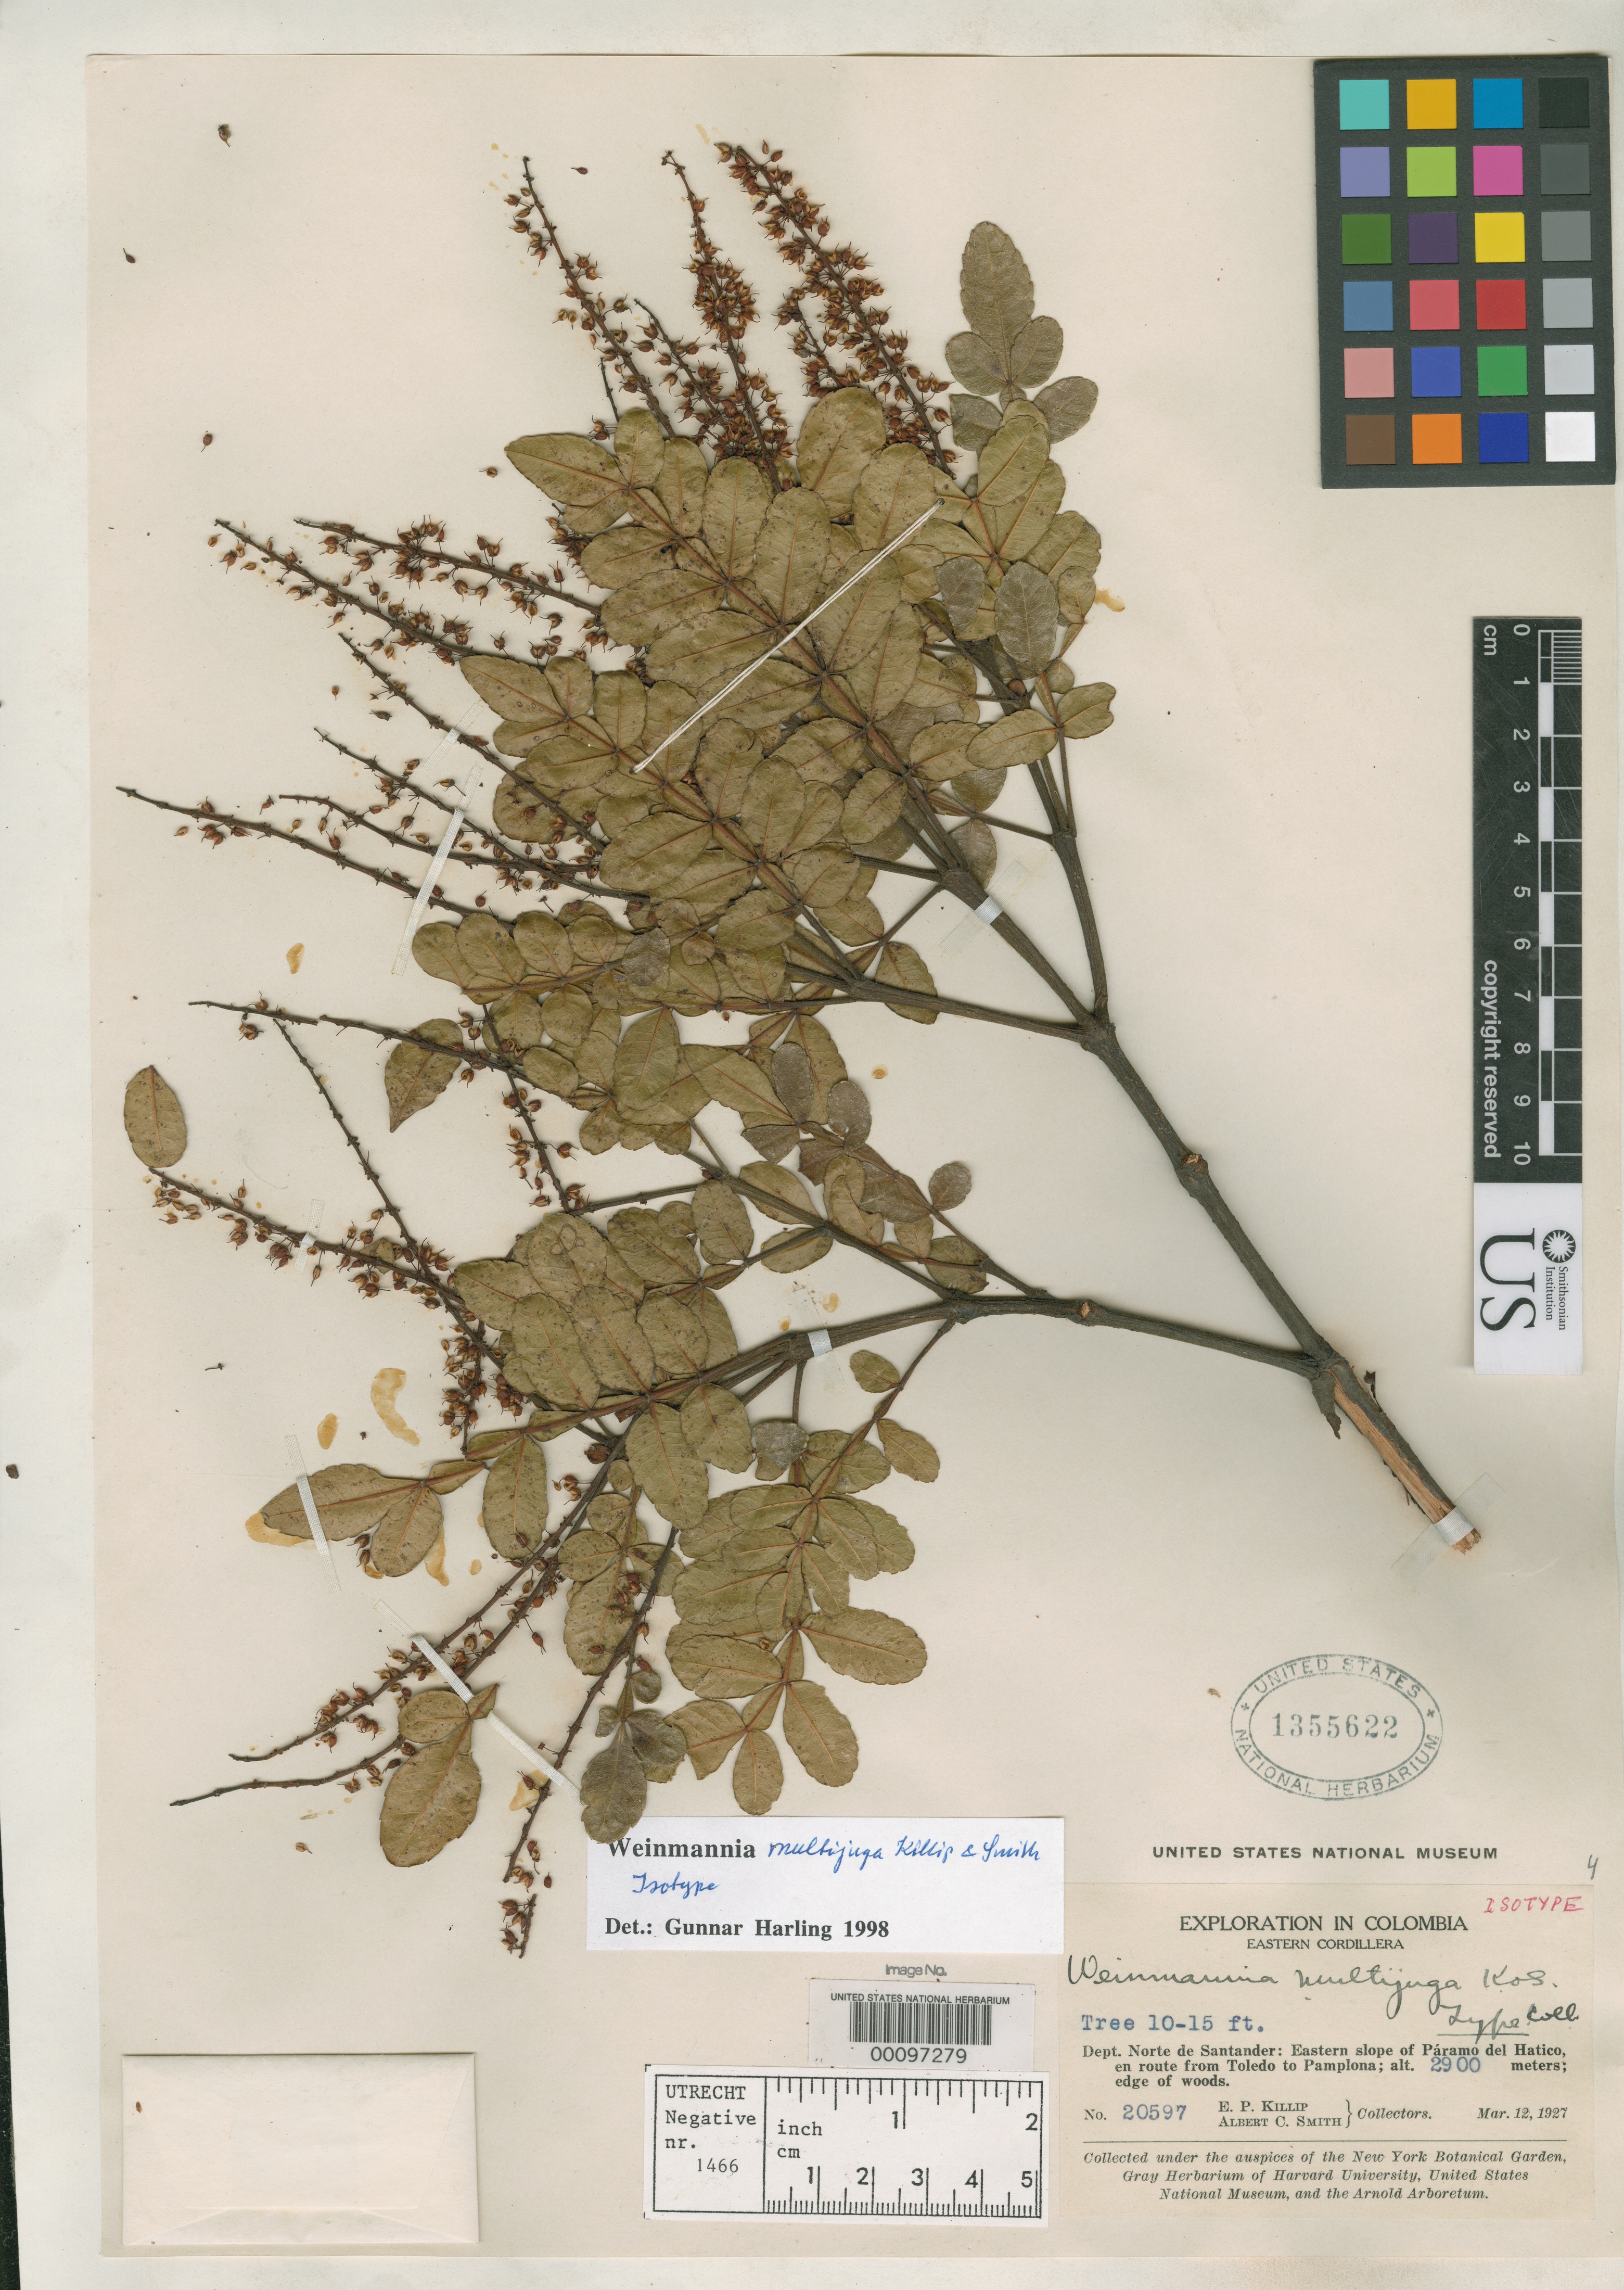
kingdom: Plantae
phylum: Tracheophyta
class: Magnoliopsida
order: Oxalidales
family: Cunoniaceae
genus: Weinmannia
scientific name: Weinmannia multijuga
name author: Killip & A.C. Sm.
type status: Isotype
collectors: E. P. Killip & A. C. Smith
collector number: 20597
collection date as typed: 12 Mar 1927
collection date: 1927-03-12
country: Colombia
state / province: Norte de Santander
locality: Eastern slope of Paramo del Hatico, en route from Toledo & Pamplona.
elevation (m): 2900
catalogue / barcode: US 1355622